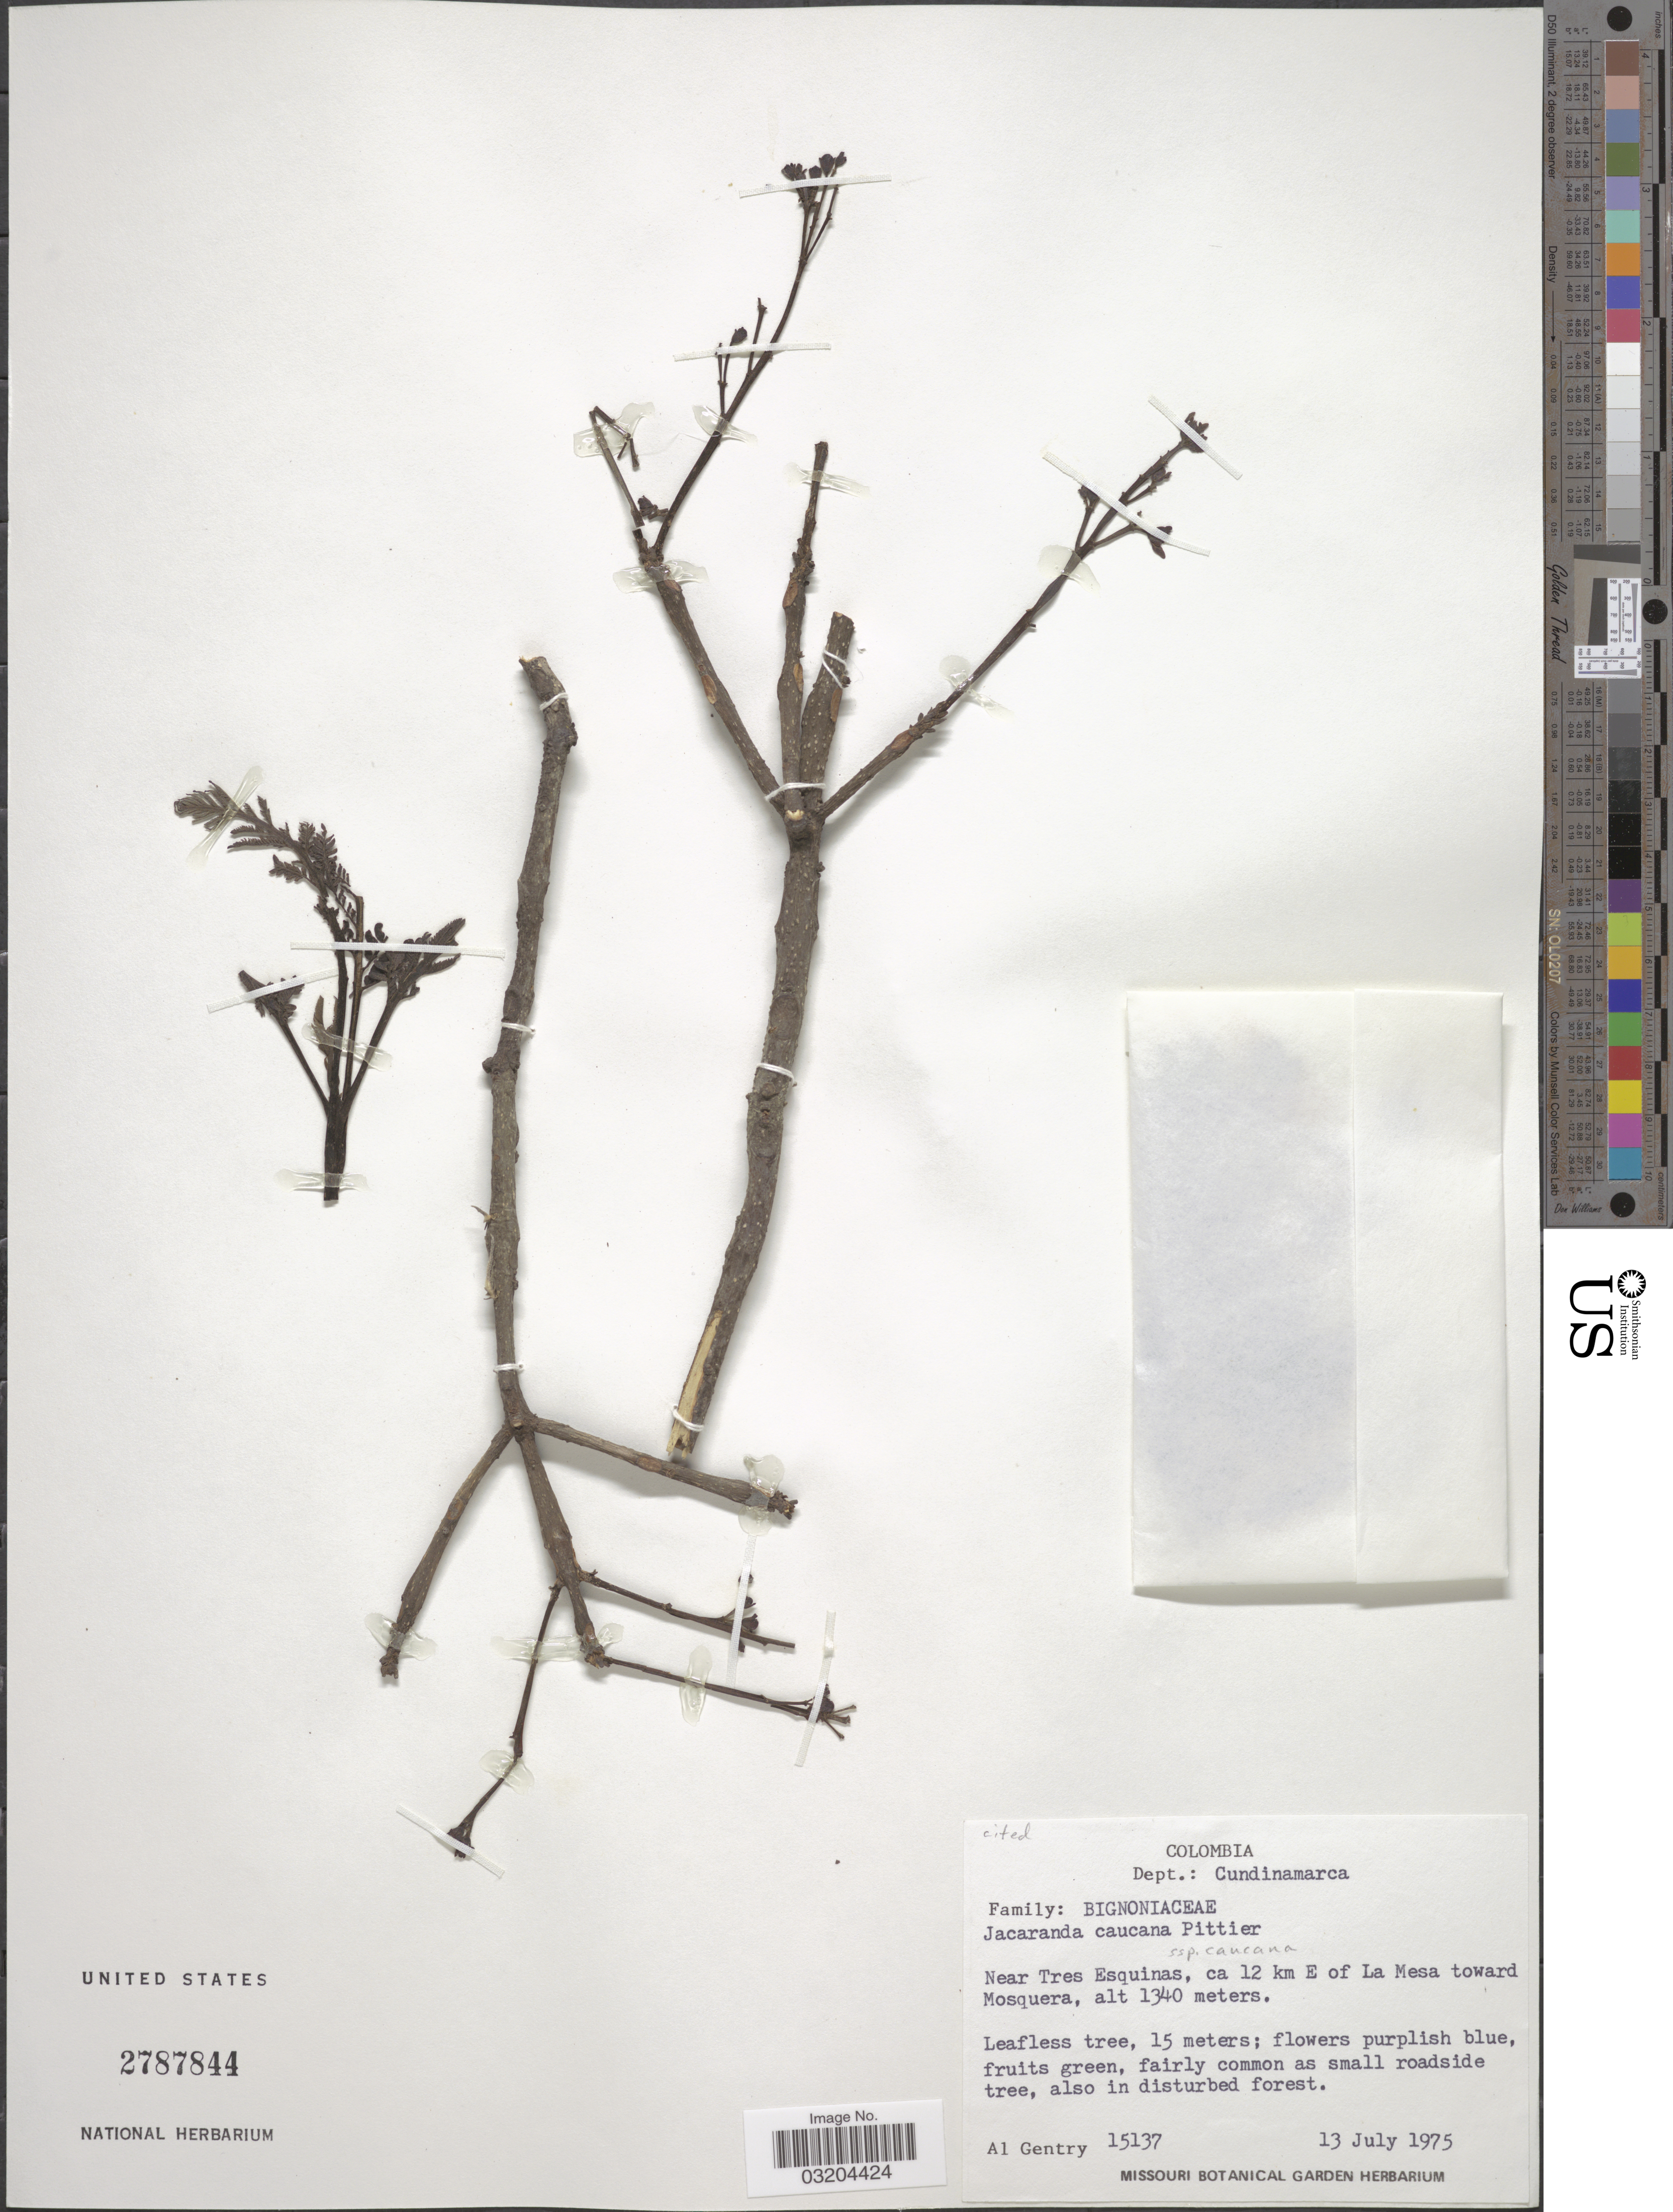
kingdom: Plantae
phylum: Tracheophyta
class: Magnoliopsida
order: Lamiales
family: Bignoniaceae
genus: Jacaranda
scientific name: Jacaranda caucana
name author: Pittier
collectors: A. H. Gentry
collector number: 15137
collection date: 1975-07-13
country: Colombia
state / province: Cundinamarca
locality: Dept.: Cundinamarca. Near Tres Esquinas, ca 12 km E of La Mesa toward Mosquera.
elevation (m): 1340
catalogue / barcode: US 2787844